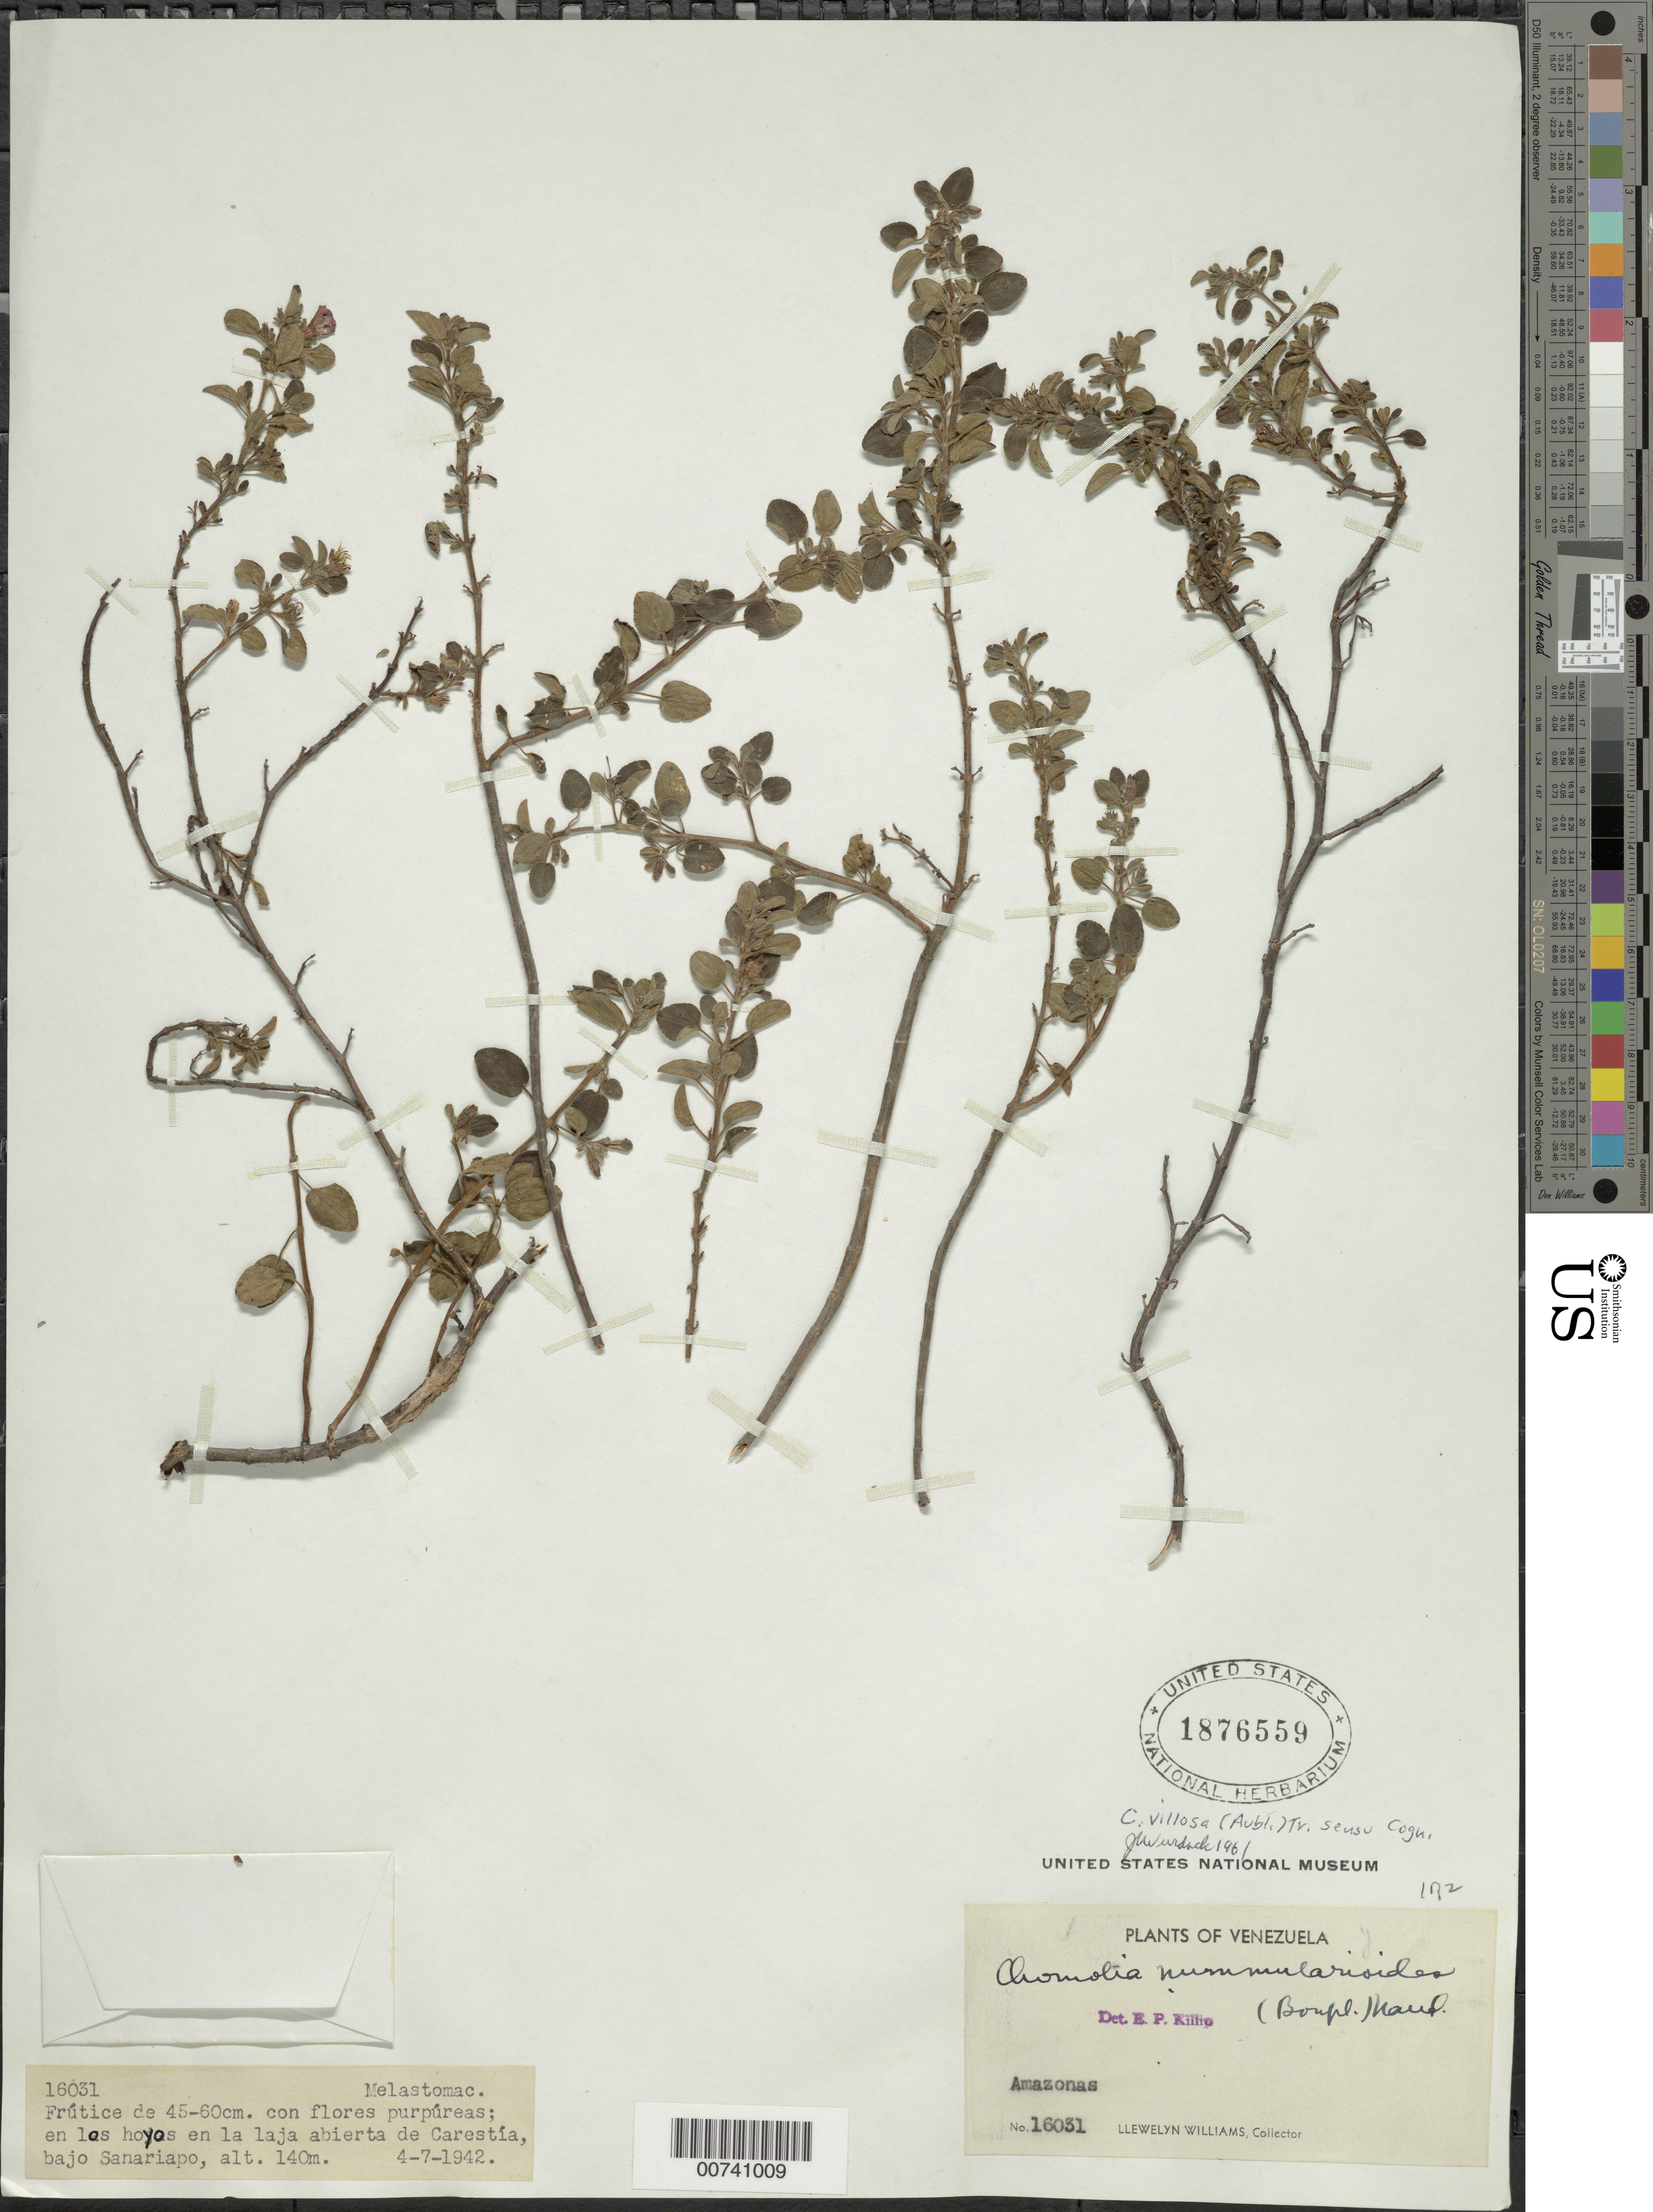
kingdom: Plantae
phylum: Tracheophyta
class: Magnoliopsida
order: Myrtales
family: Melastomataceae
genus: Comolia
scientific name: Comolia nummularioides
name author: (Bonpl.) Naudin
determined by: Nunes da Silva, Diego, (RB), Jardim Botanico do Rio de Janeiro - Herbario (BRAZIL)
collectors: Ll. Williams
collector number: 16031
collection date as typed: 4-Jul-42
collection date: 1942-07-04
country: Venezuela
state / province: Amazonas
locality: Carestia, bajo Sanariapo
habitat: Hoyas en la laja abierta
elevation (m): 140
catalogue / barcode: US 1876559